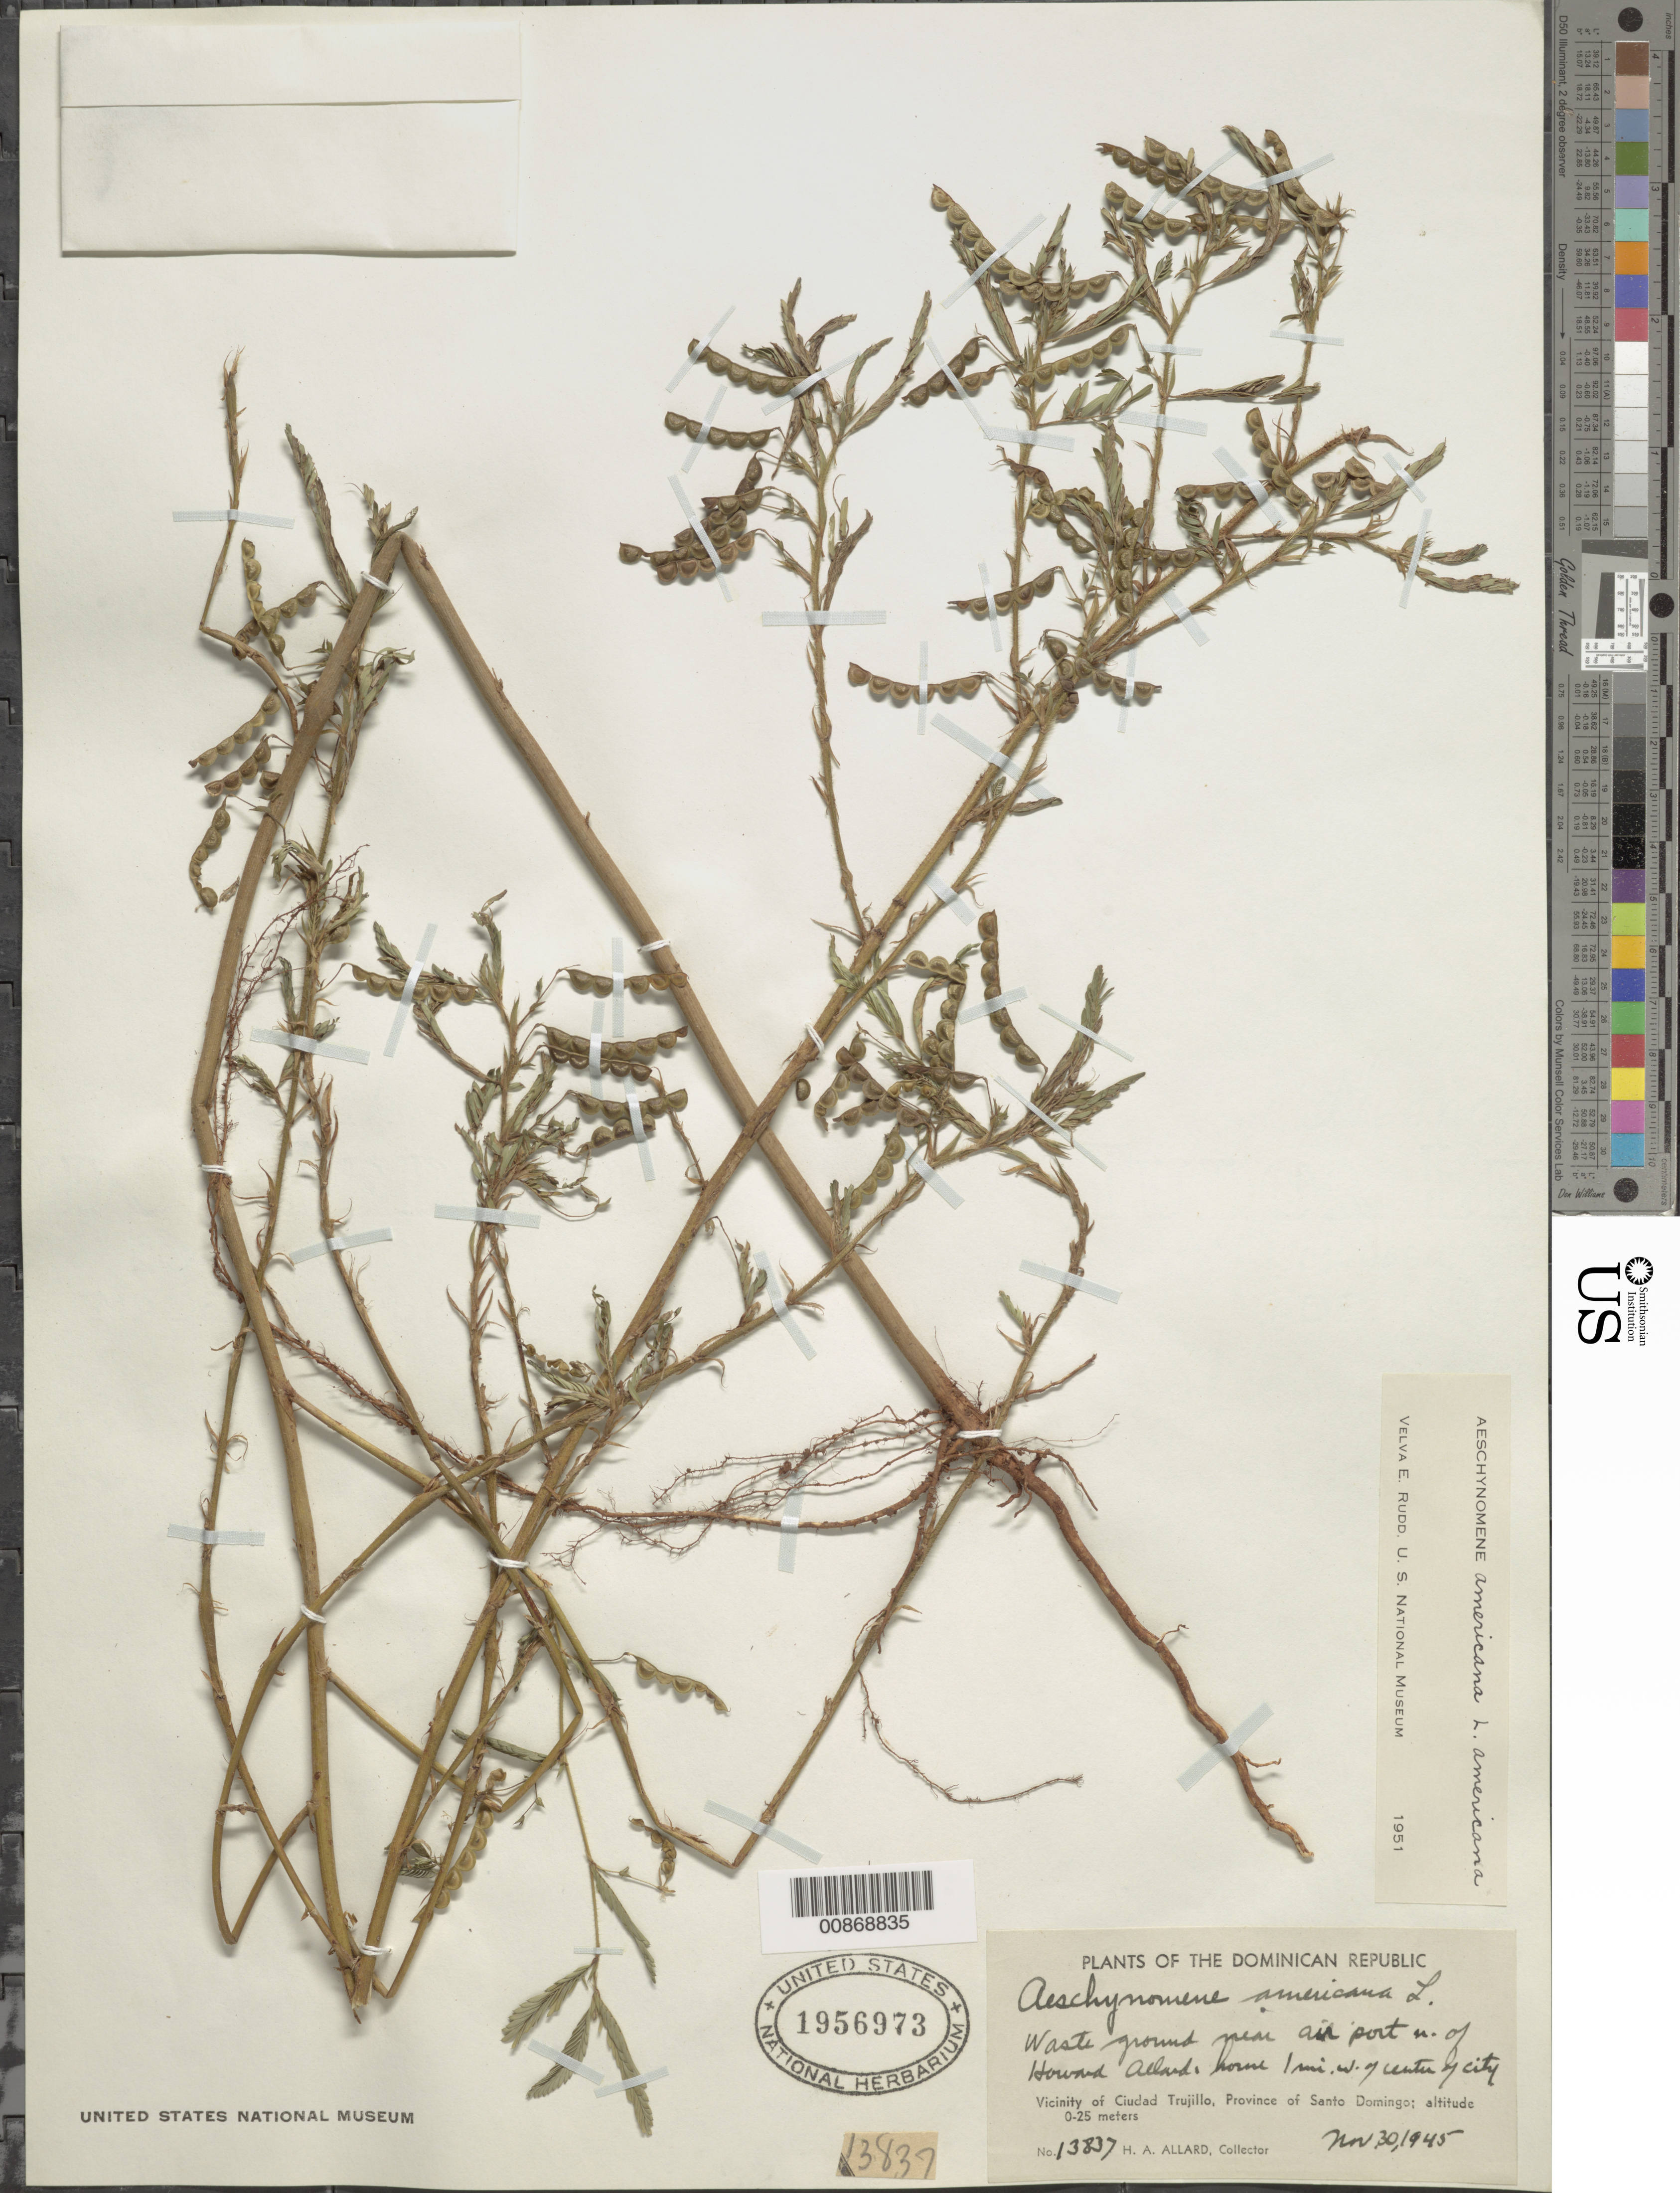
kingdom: Plantae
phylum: Tracheophyta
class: Magnoliopsida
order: Fabales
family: Fabaceae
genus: Aeschynomene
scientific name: Aeschynomene americana var. americana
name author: L.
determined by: Rudd, V. E.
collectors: H. A. Allard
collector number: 13837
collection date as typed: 30 Nov 1945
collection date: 1945-11-30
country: Dominican Republic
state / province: Distrito Nacional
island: Hispaniola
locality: Vicinity of Ciudad Trujillo, Province of Santo Domingo (obsolete). Waste ground near airport N of Howard Allard's home, 1 mi. W of center of city.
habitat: Waste ground.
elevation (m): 0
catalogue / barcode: US 1956973